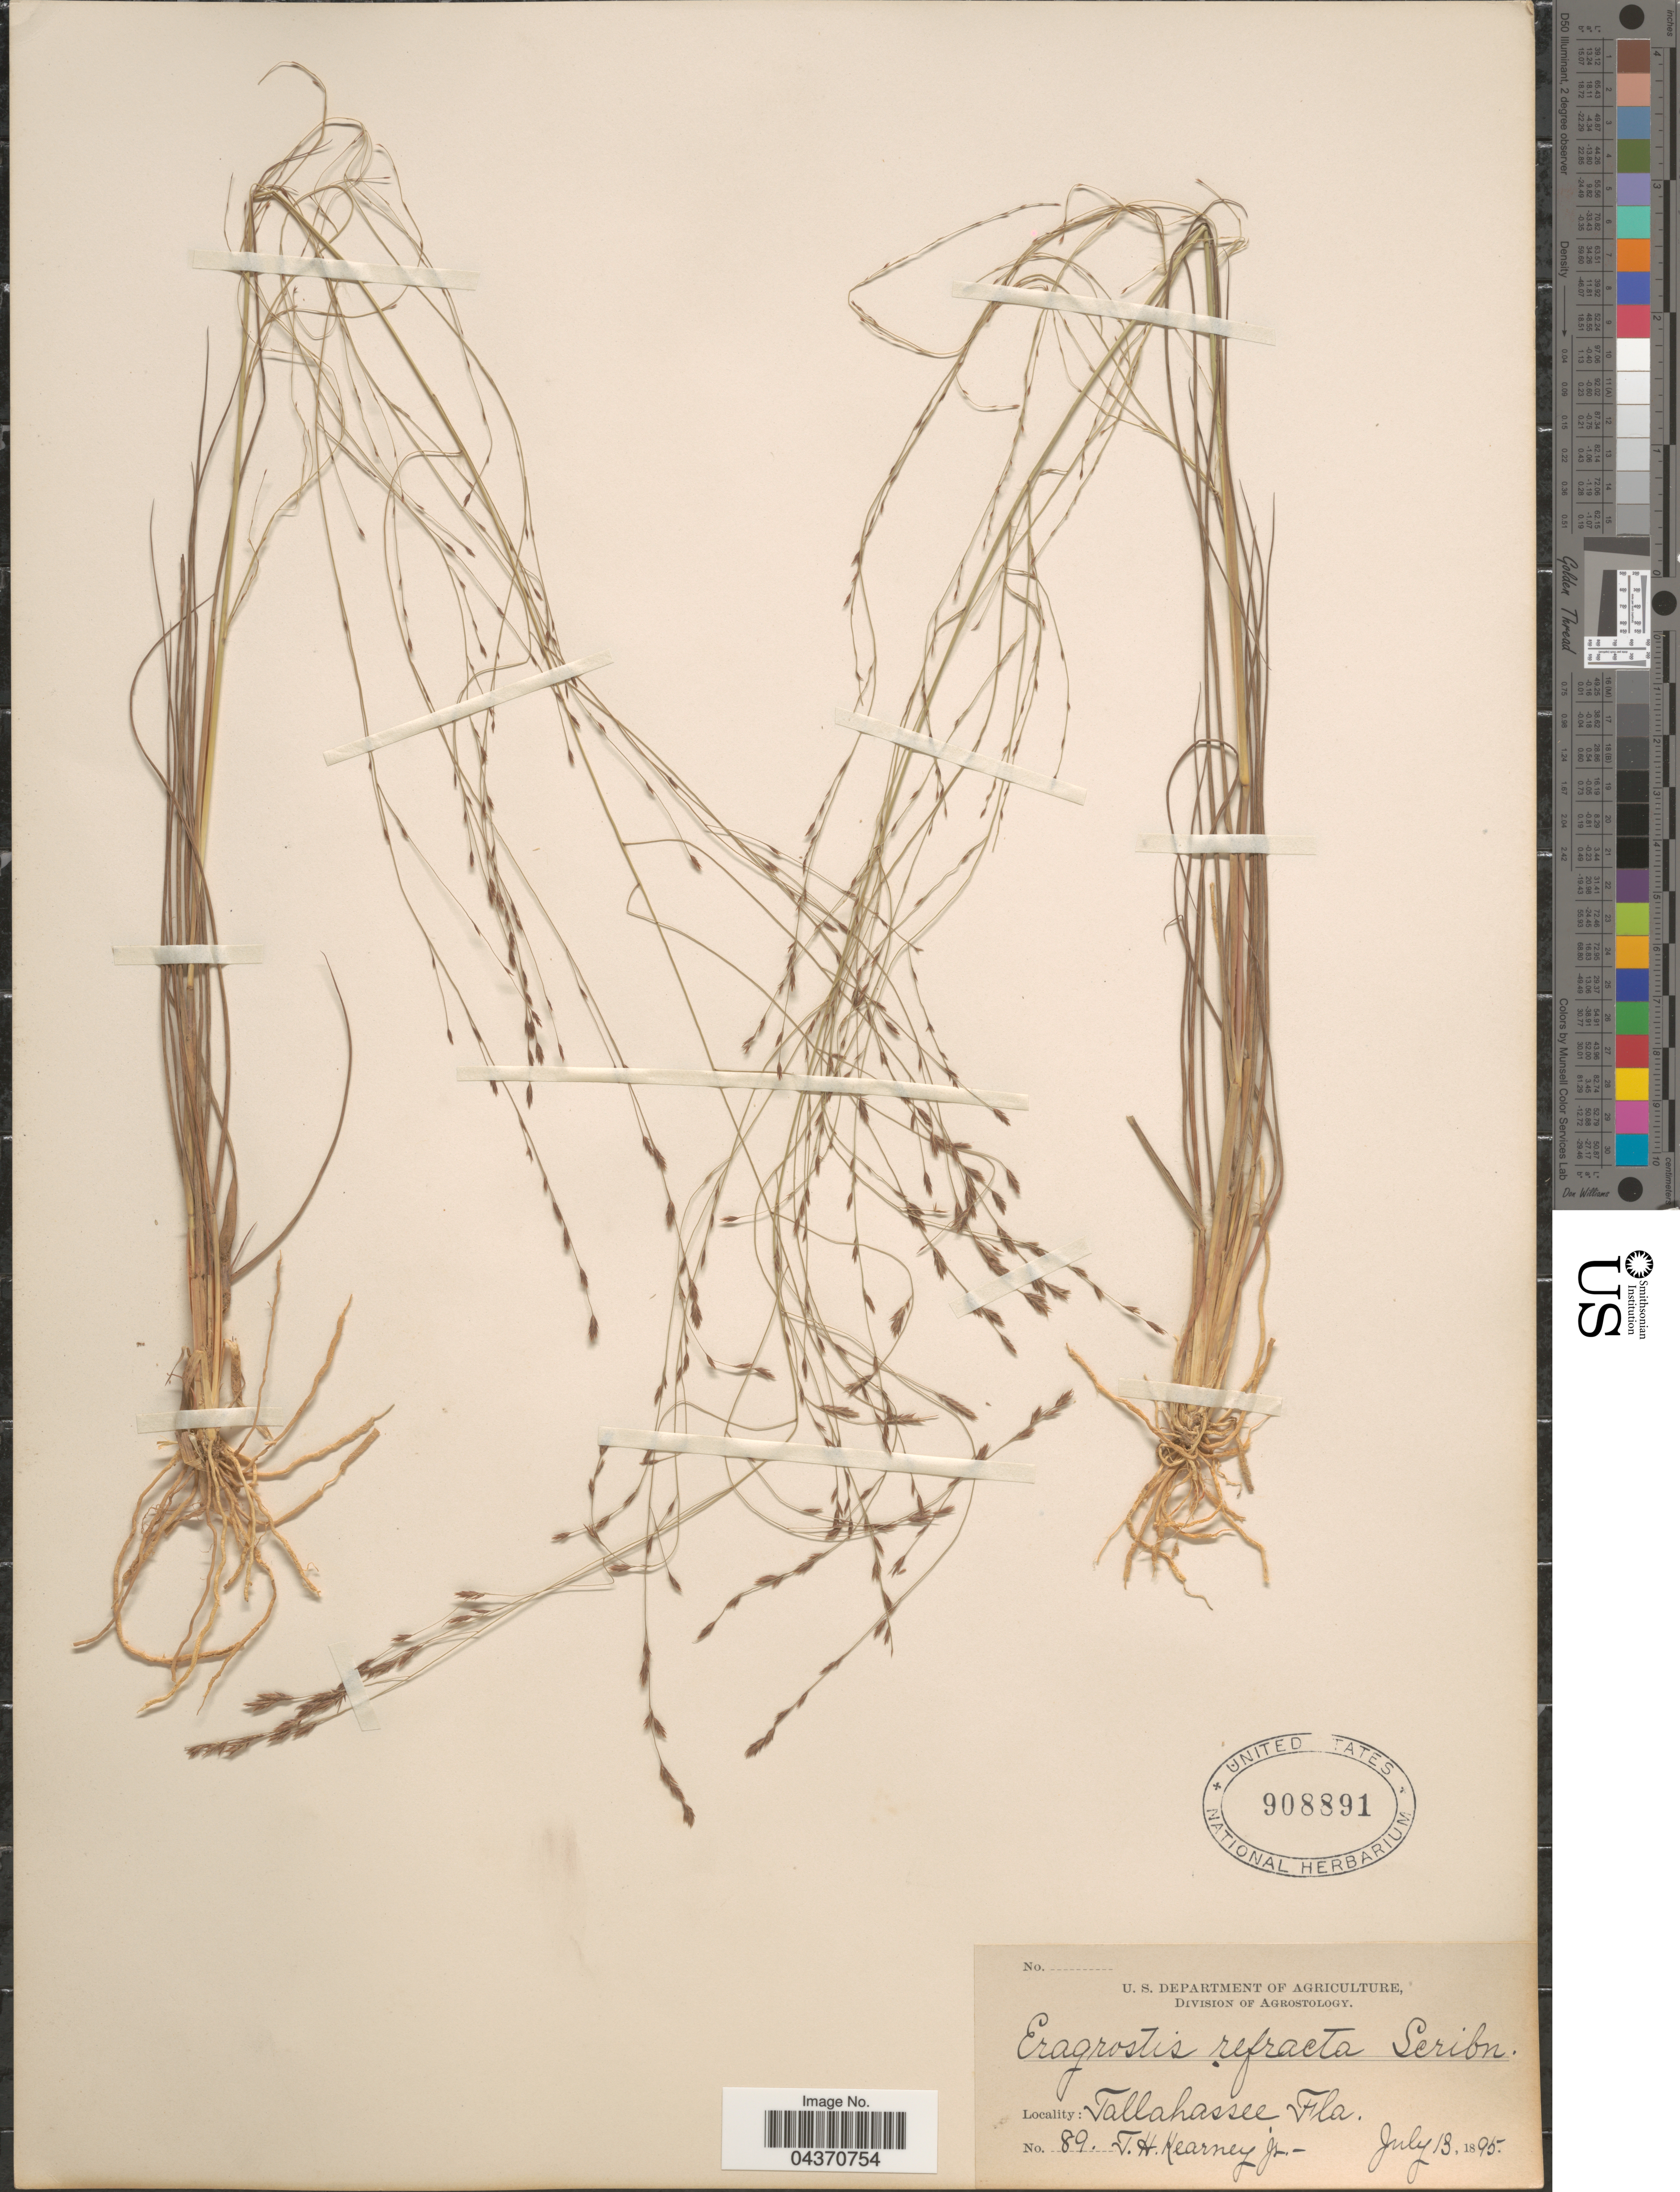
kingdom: Plantae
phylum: Tracheophyta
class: Liliopsida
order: Poales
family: Poaceae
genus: Eragrostis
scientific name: Eragrostis refracta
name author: (Muhl.) Scribn.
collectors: T. H. Kearney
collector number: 89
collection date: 1895-07-13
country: United States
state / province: Florida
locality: Tallahassee.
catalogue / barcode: US 908891